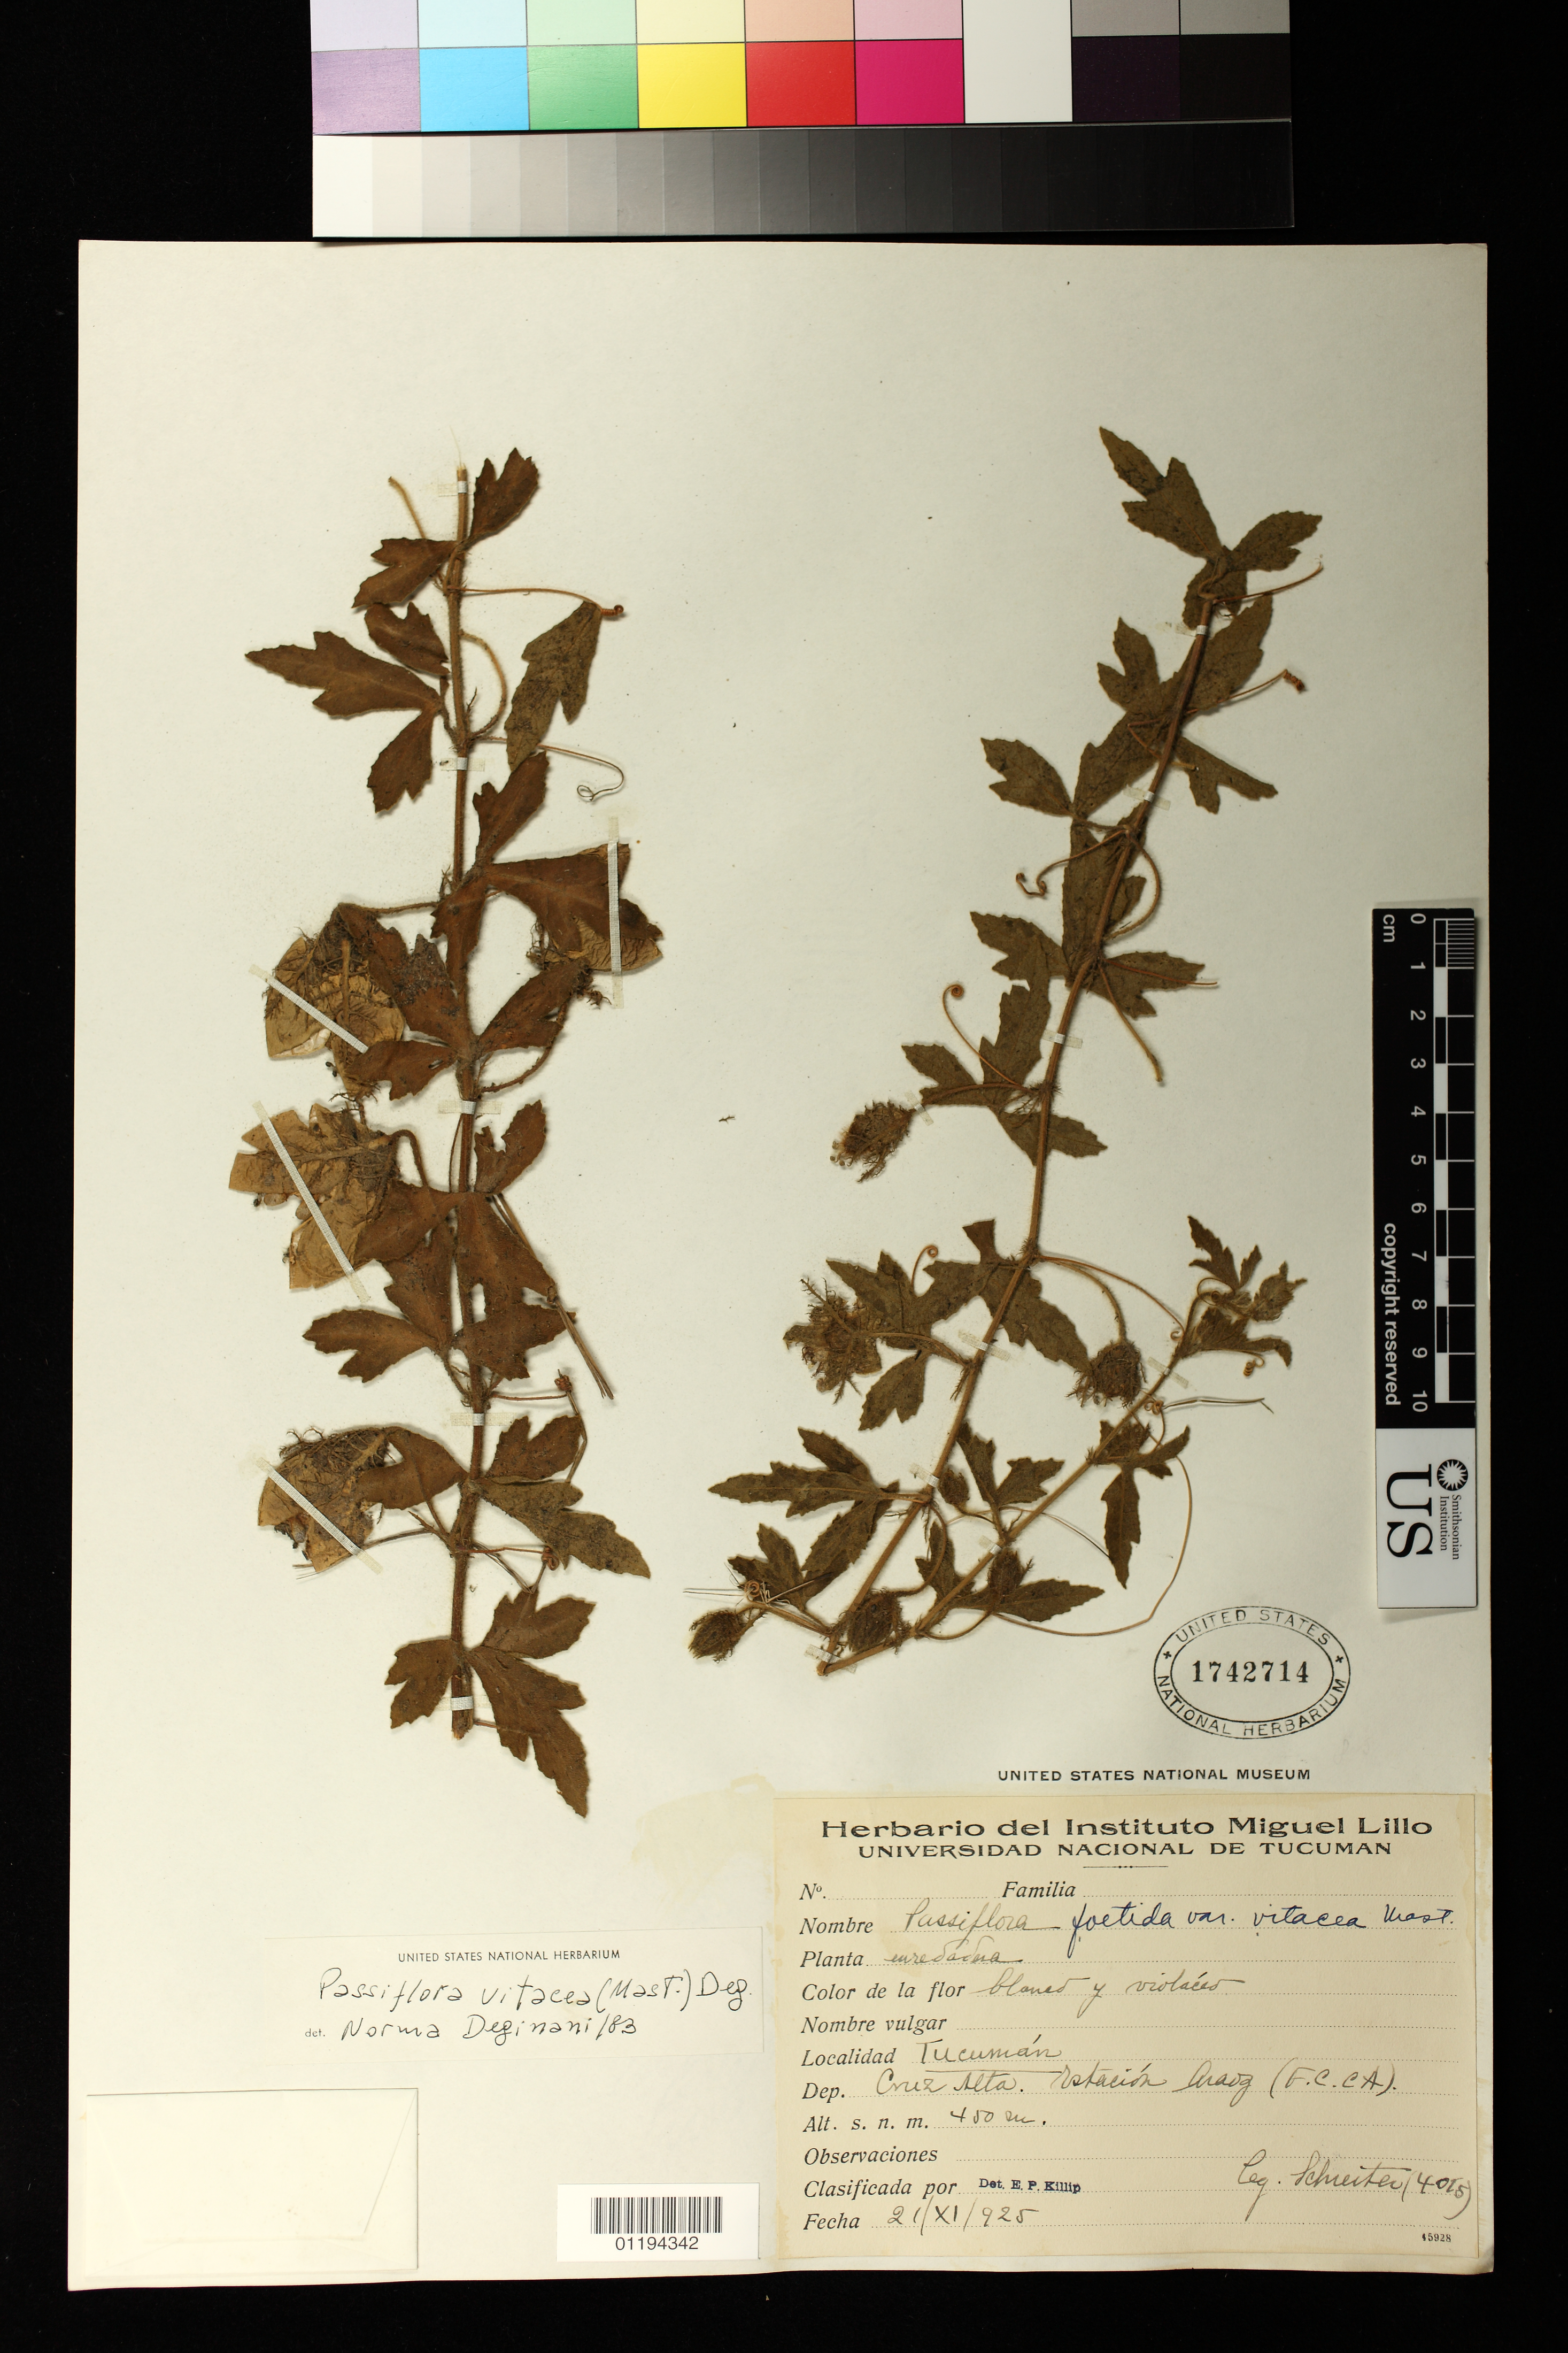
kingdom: Plantae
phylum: Tracheophyta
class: Magnoliopsida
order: Malpighiales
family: Passifloraceae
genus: Passiflora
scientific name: Passiflora chrysophylla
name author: Chodat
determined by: Svoboda, H. T.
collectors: -. Schreiter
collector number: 4015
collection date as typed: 21 Nov 1925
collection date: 1925-11-21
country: Argentina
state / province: Tucumán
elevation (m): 450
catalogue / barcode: US 1742714